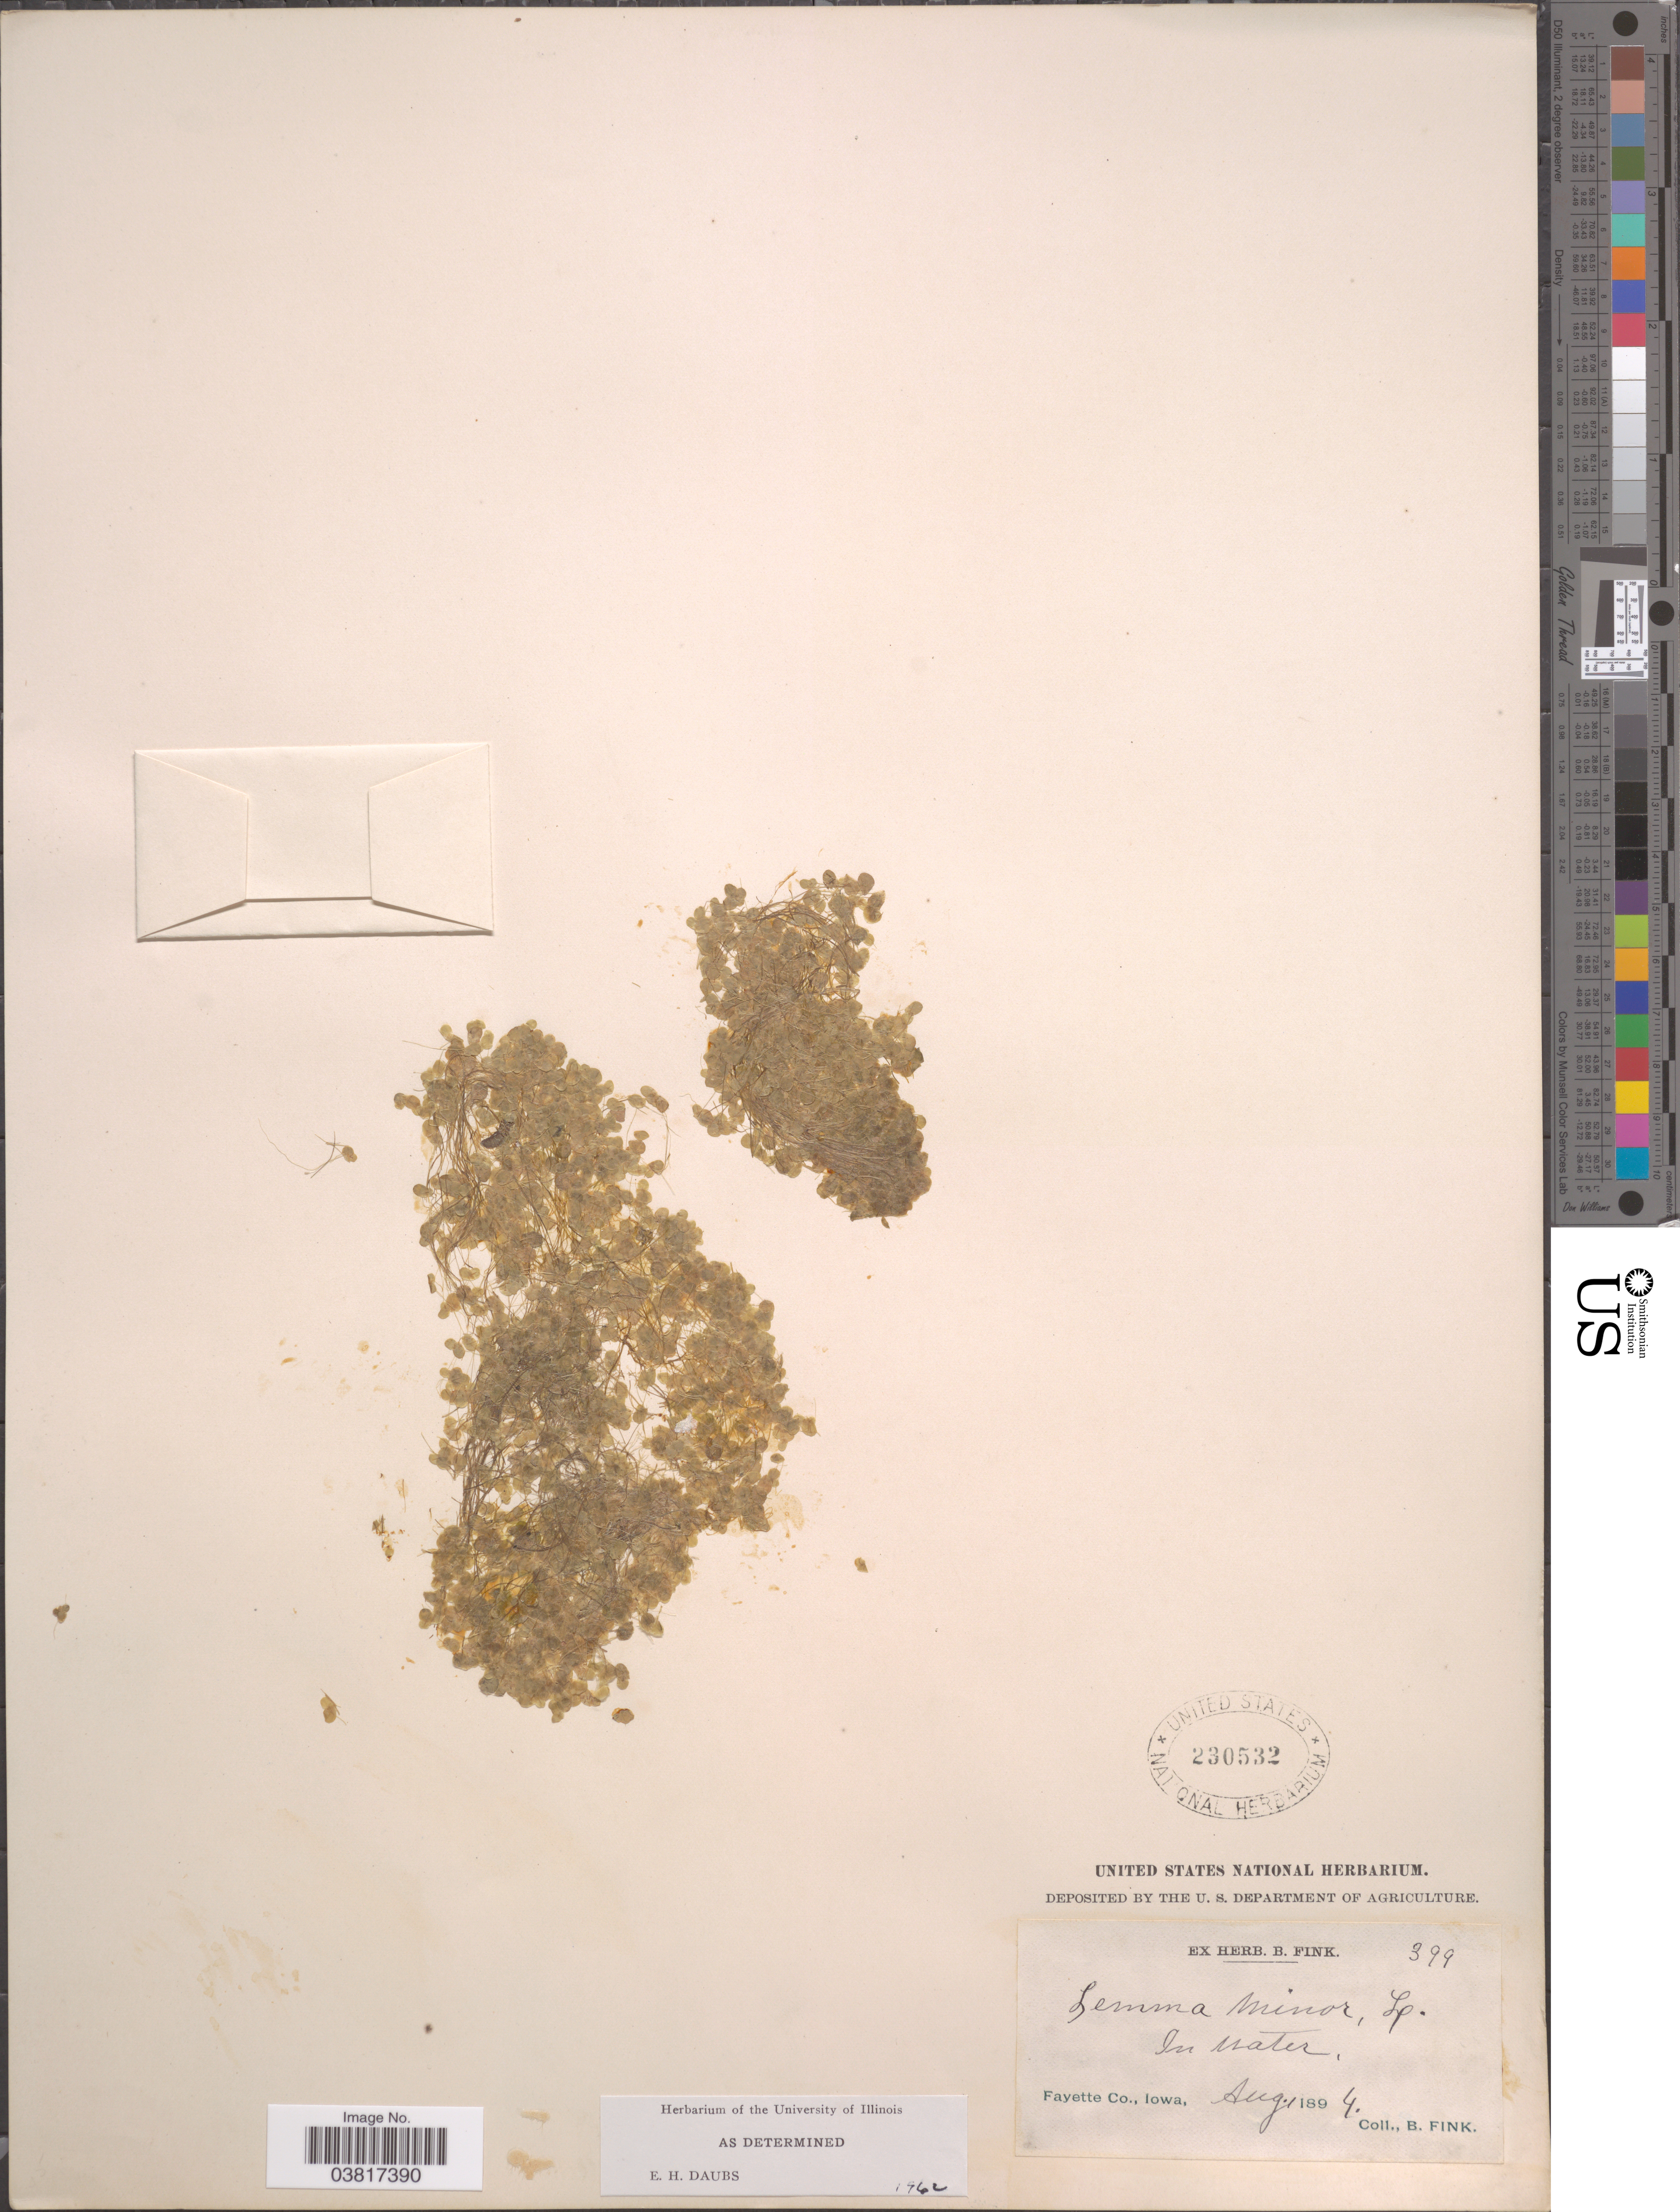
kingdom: Plantae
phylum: Tracheophyta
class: Liliopsida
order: Alismatales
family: Araceae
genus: Lemna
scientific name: Lemna minor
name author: L.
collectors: B. Fink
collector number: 399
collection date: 1894-08-01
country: United States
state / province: Iowa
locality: In water, Fayette Co.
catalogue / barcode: US 230532